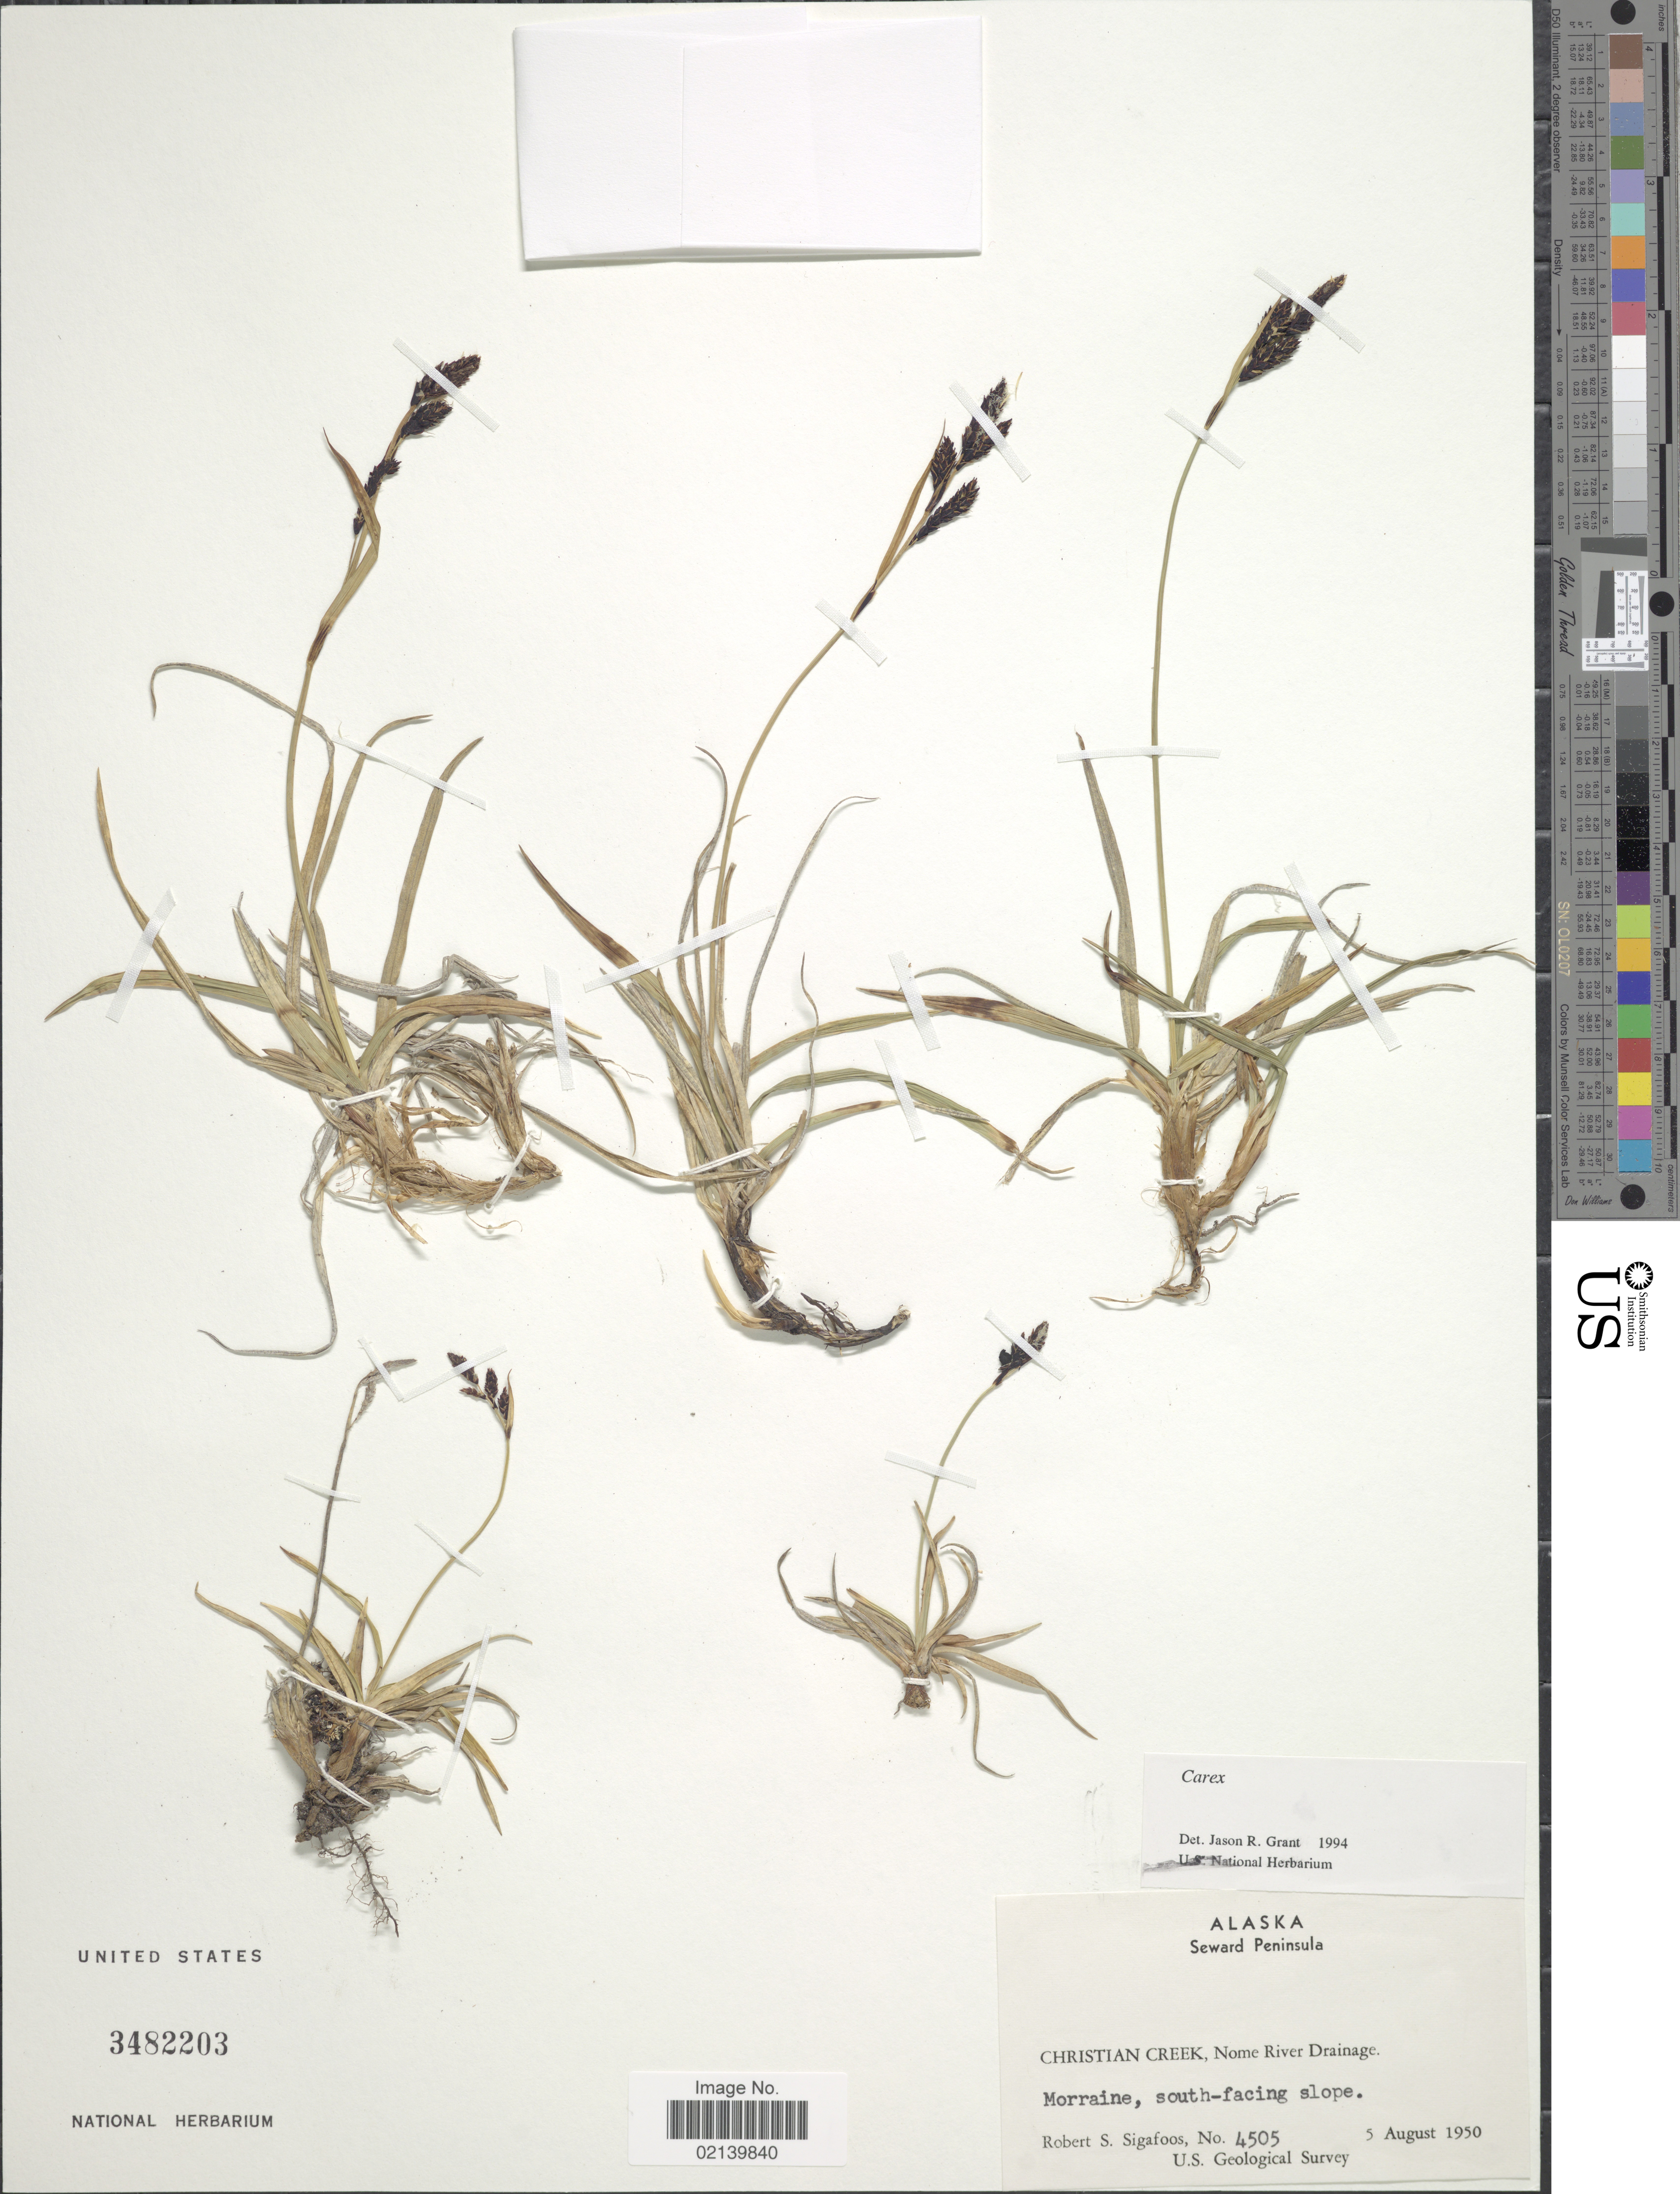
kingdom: Plantae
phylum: Tracheophyta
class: Liliopsida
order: Poales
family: Cyperaceae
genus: Carex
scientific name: Carex sp.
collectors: R. Sigafoos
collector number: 4505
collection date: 1950-08-05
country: United States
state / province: Alaska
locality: Alaska, Seward Peninsula. Christian Creek, Nome River Drainage Morraine, south-facing slope.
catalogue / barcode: US 3482203